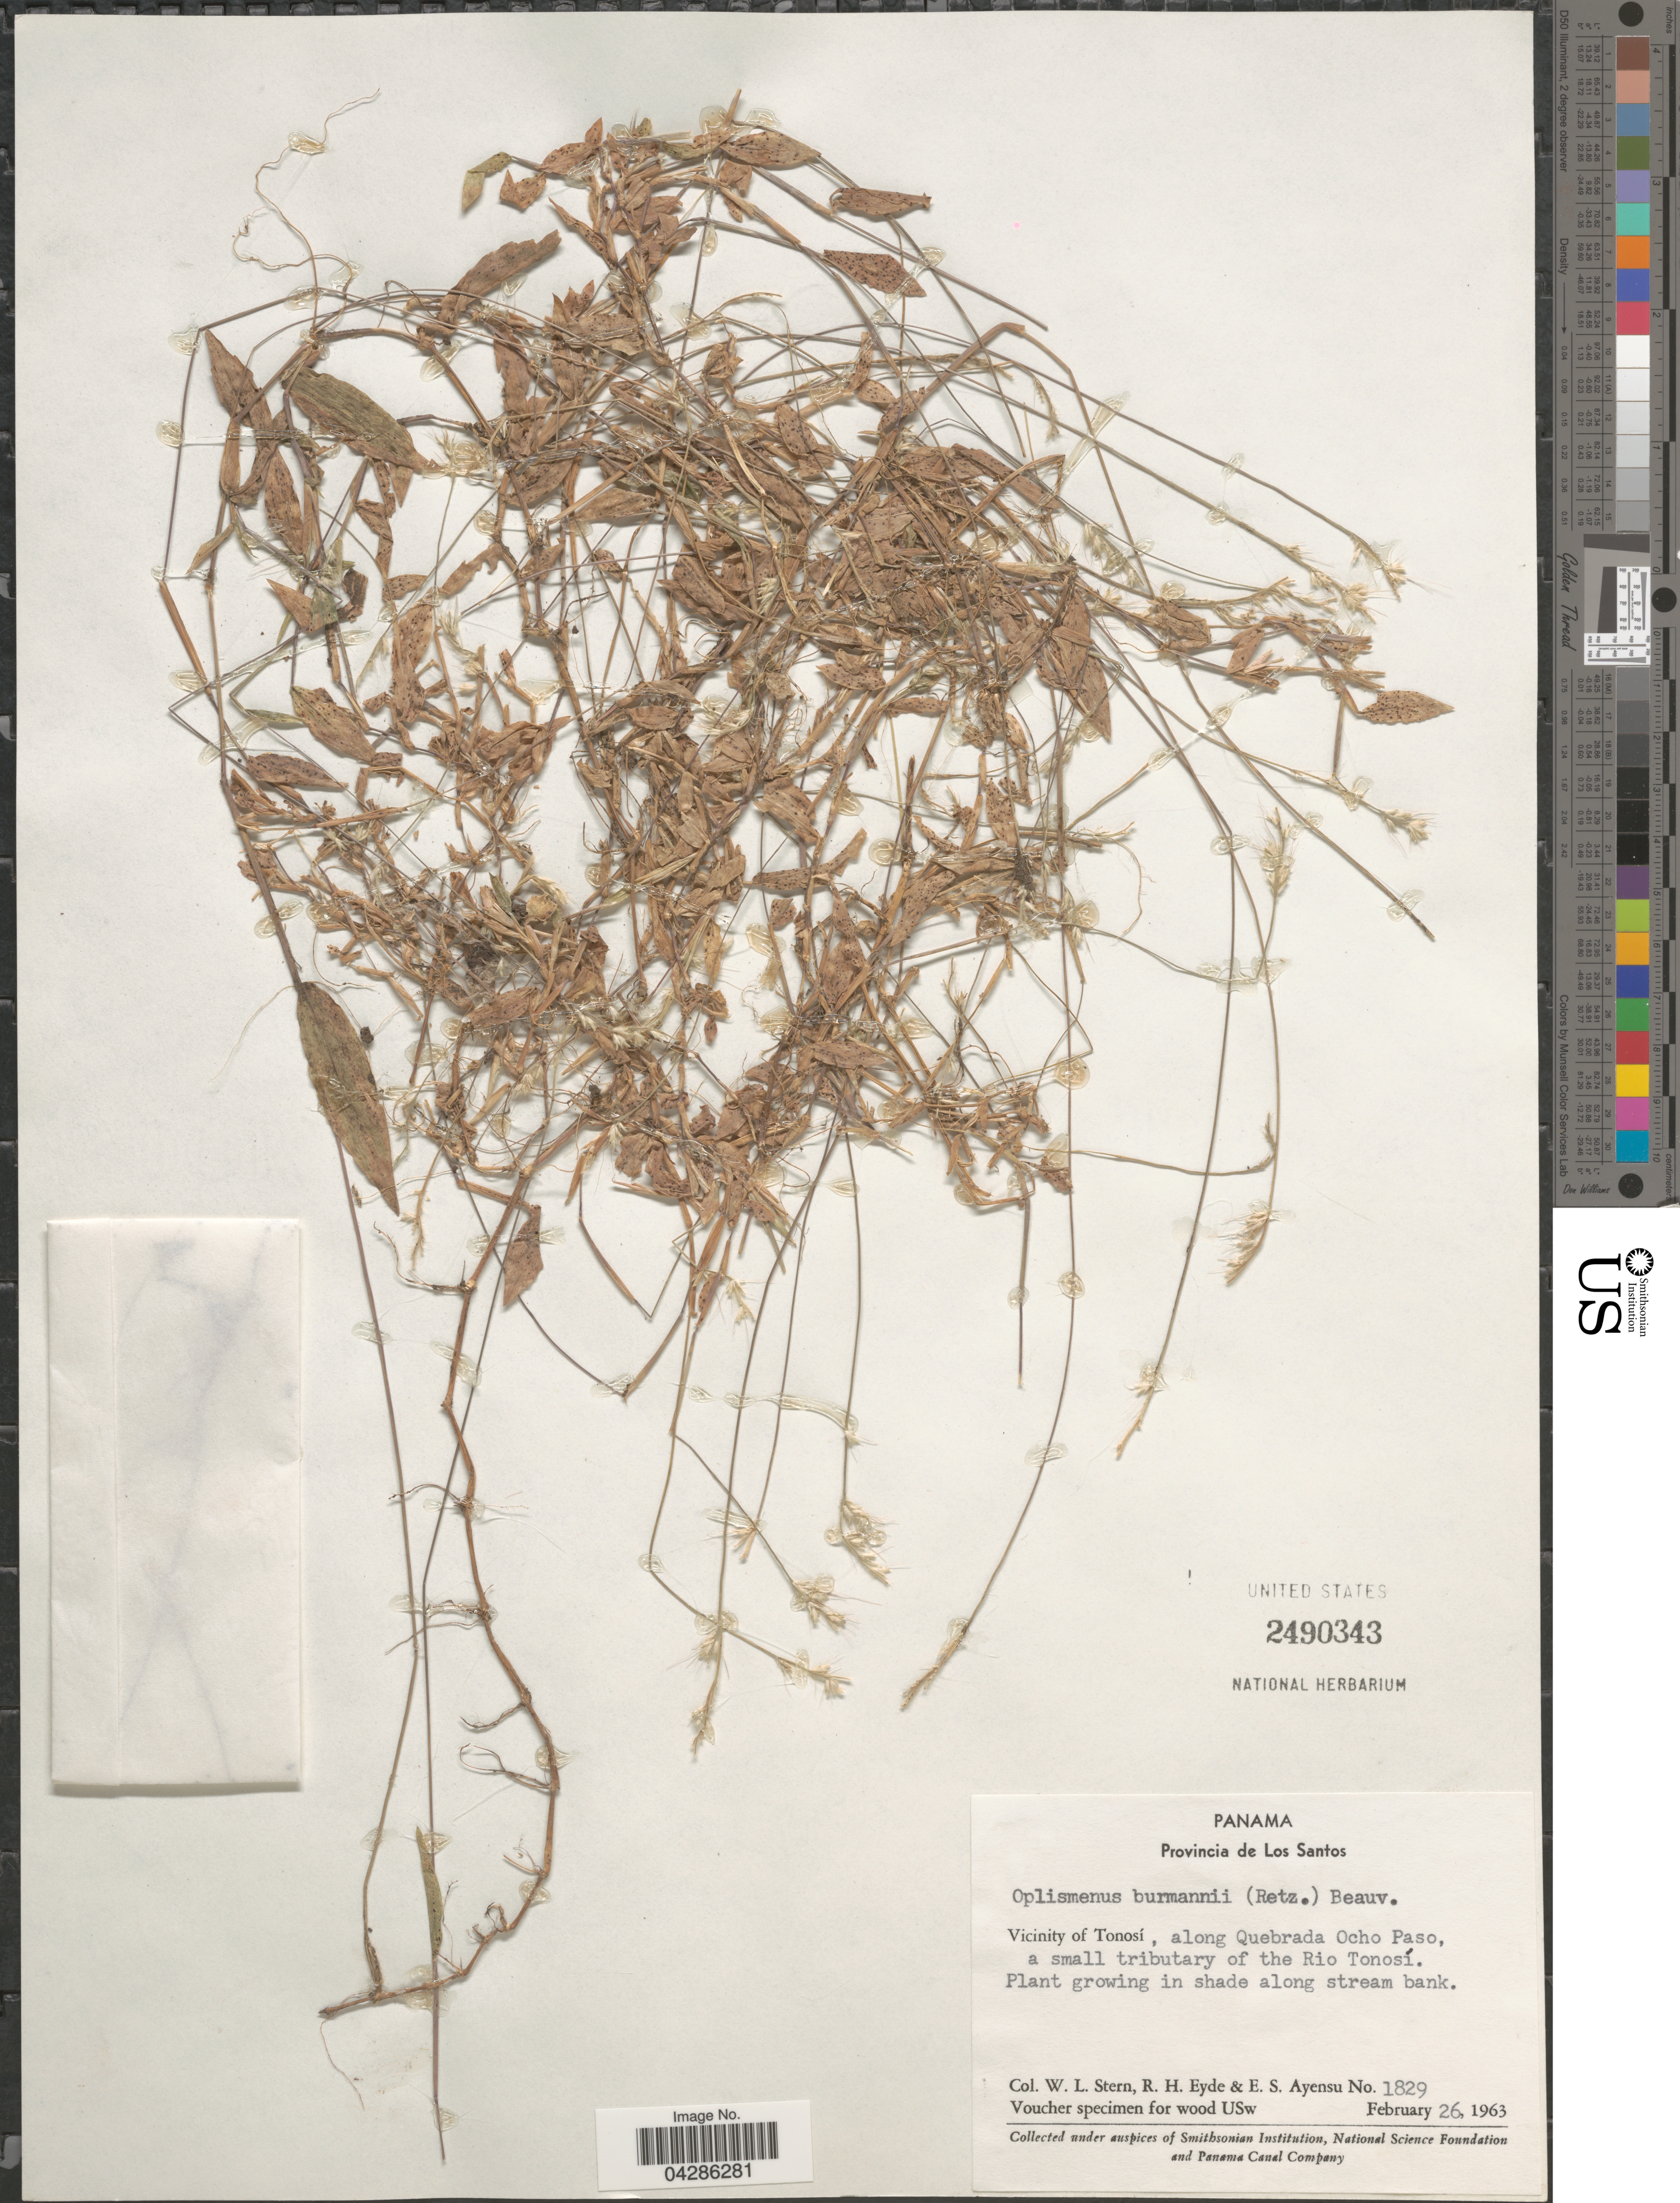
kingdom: Plantae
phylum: Tracheophyta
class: Liliopsida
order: Poales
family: Poaceae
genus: Oplismenus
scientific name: Oplismenus burmannii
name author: (Retz.) P. Beauv.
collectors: W. L. Stern, R. H. Eyde & E. S. Ayensu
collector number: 1829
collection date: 1963-02-26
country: Panama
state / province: Los Santos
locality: Vicinity of Tonosí, along Quebrada Ocho Paso, a small tributary of the Rio Tonosí, Plant growing in shade along stream bank.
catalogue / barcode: US 2490343